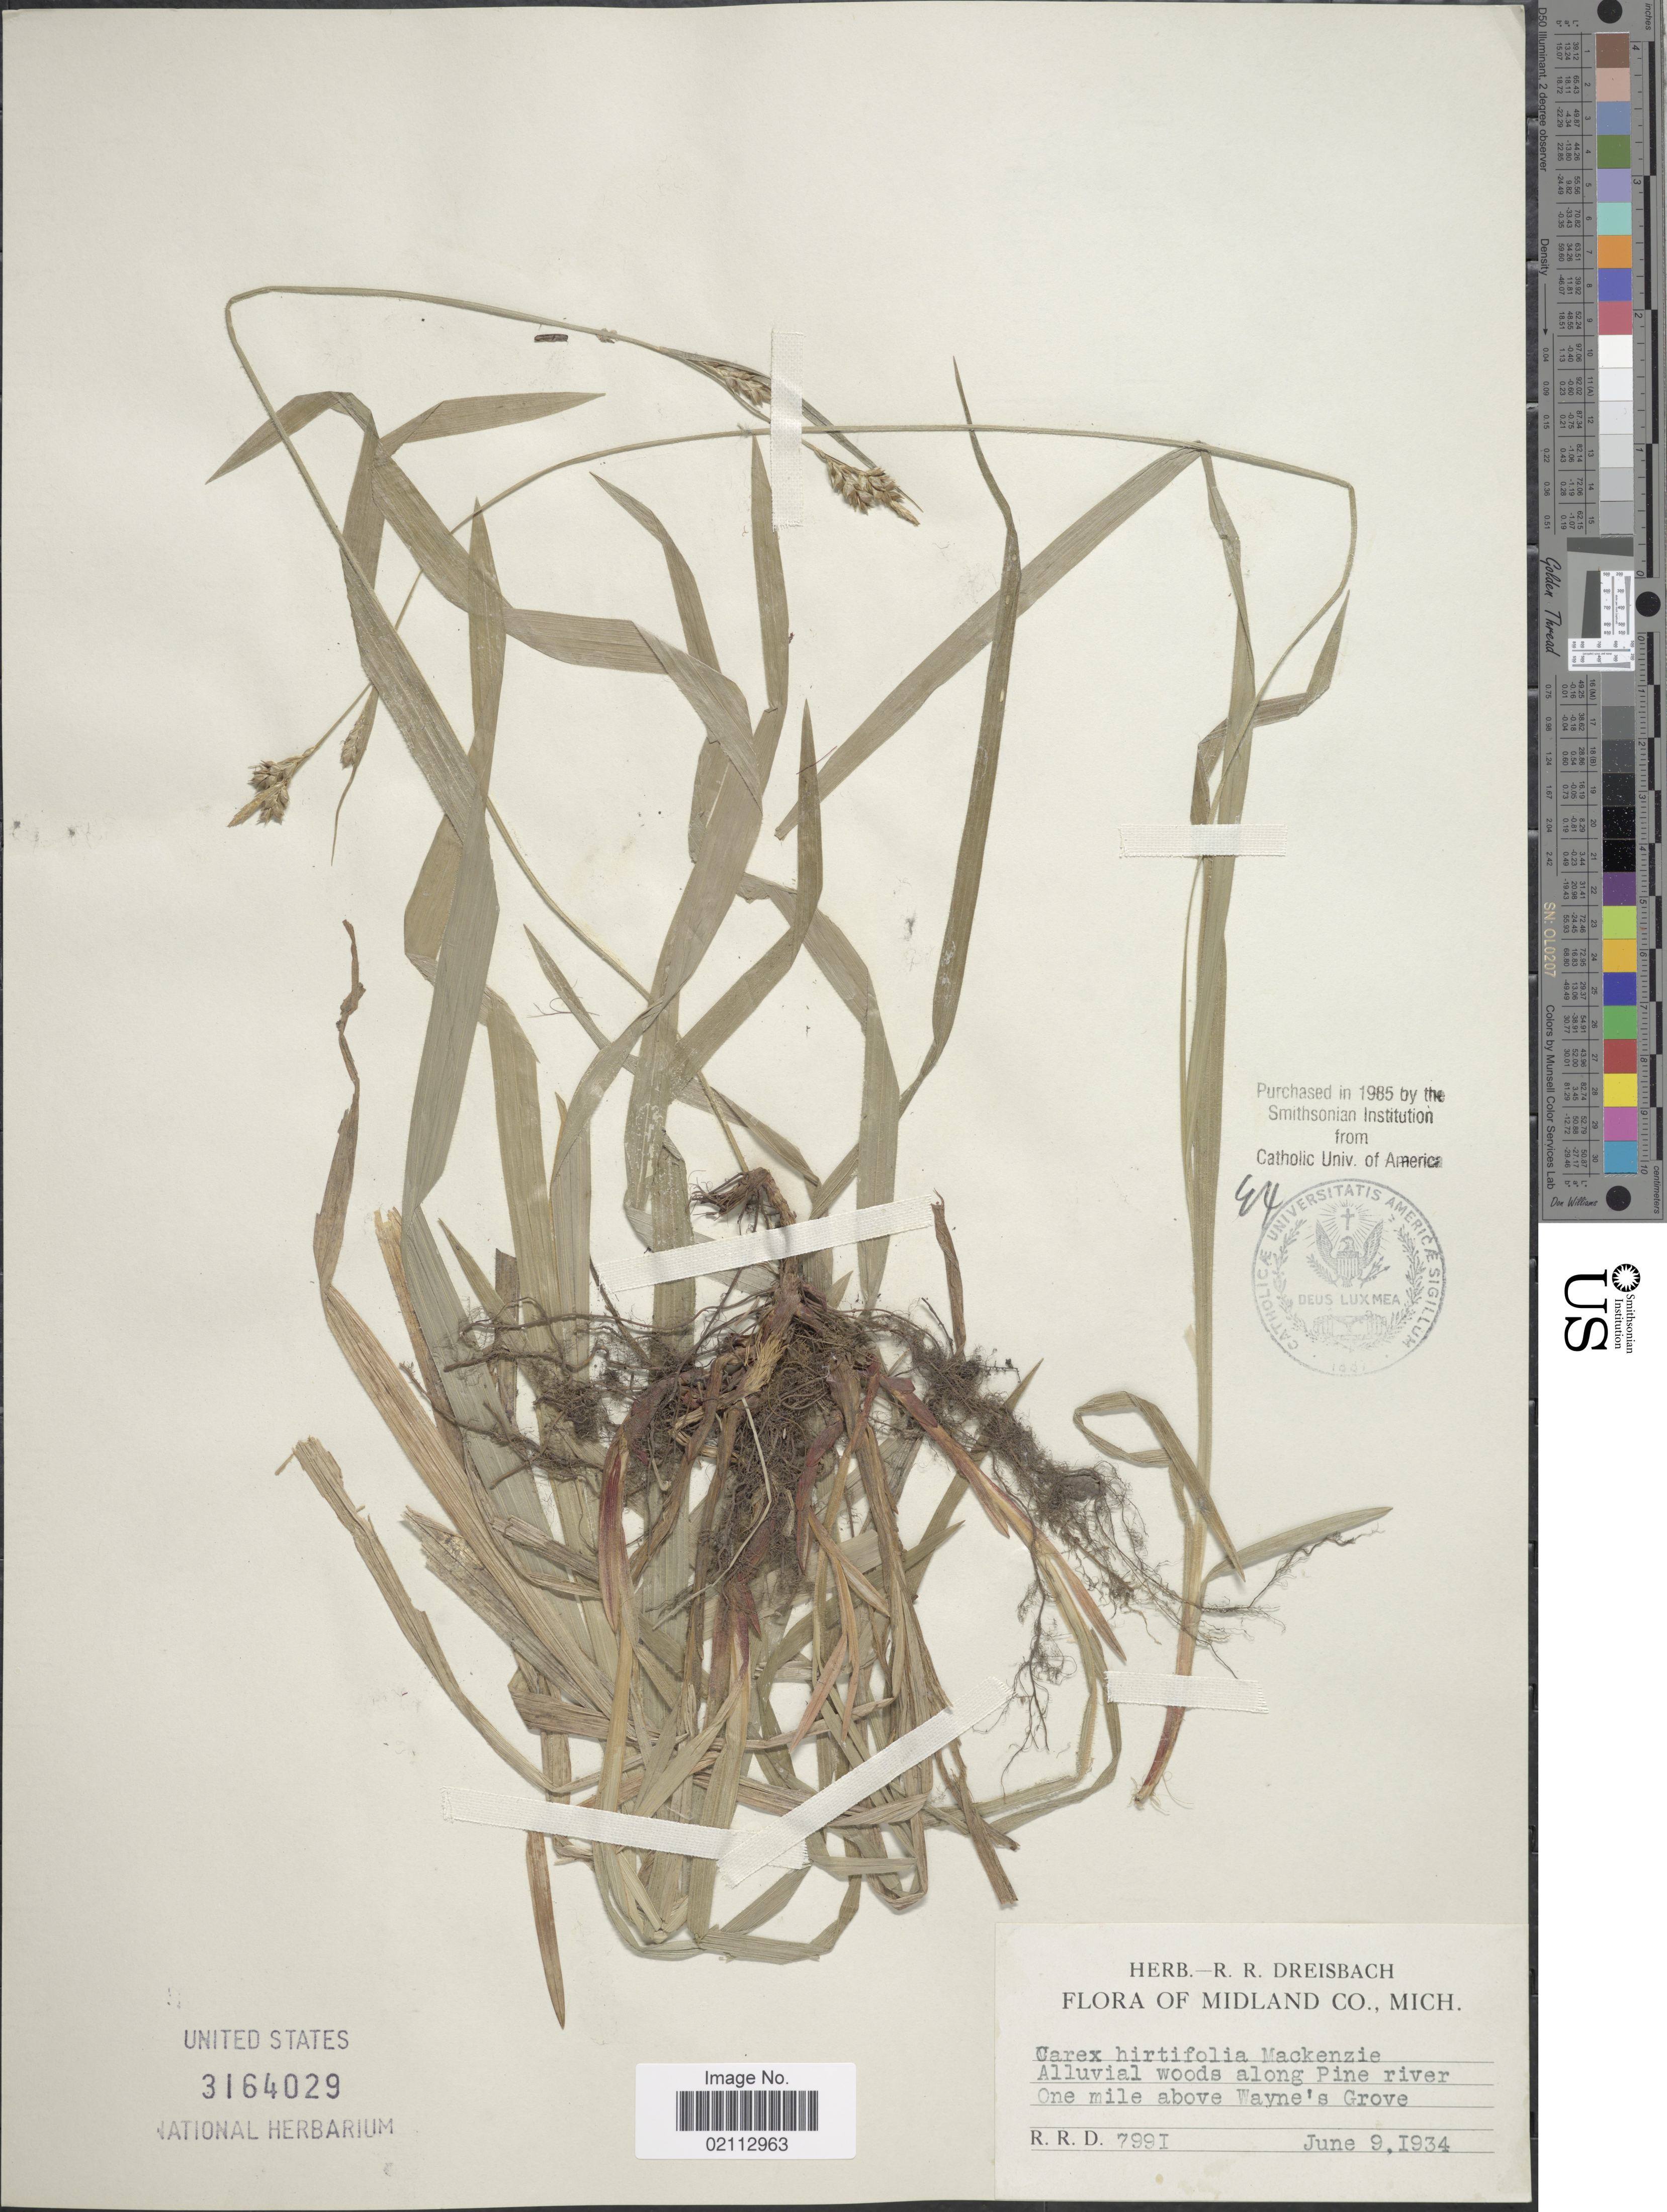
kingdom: Plantae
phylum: Tracheophyta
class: Liliopsida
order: Poales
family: Cyperaceae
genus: Carex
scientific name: Carex hirtifolia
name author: Mack.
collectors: R. Dreisbach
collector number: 7991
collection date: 1934-06-09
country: United States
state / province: Michigan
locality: Midland Co. Along Pine river One mile above Wayne's Grove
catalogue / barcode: US 3164029